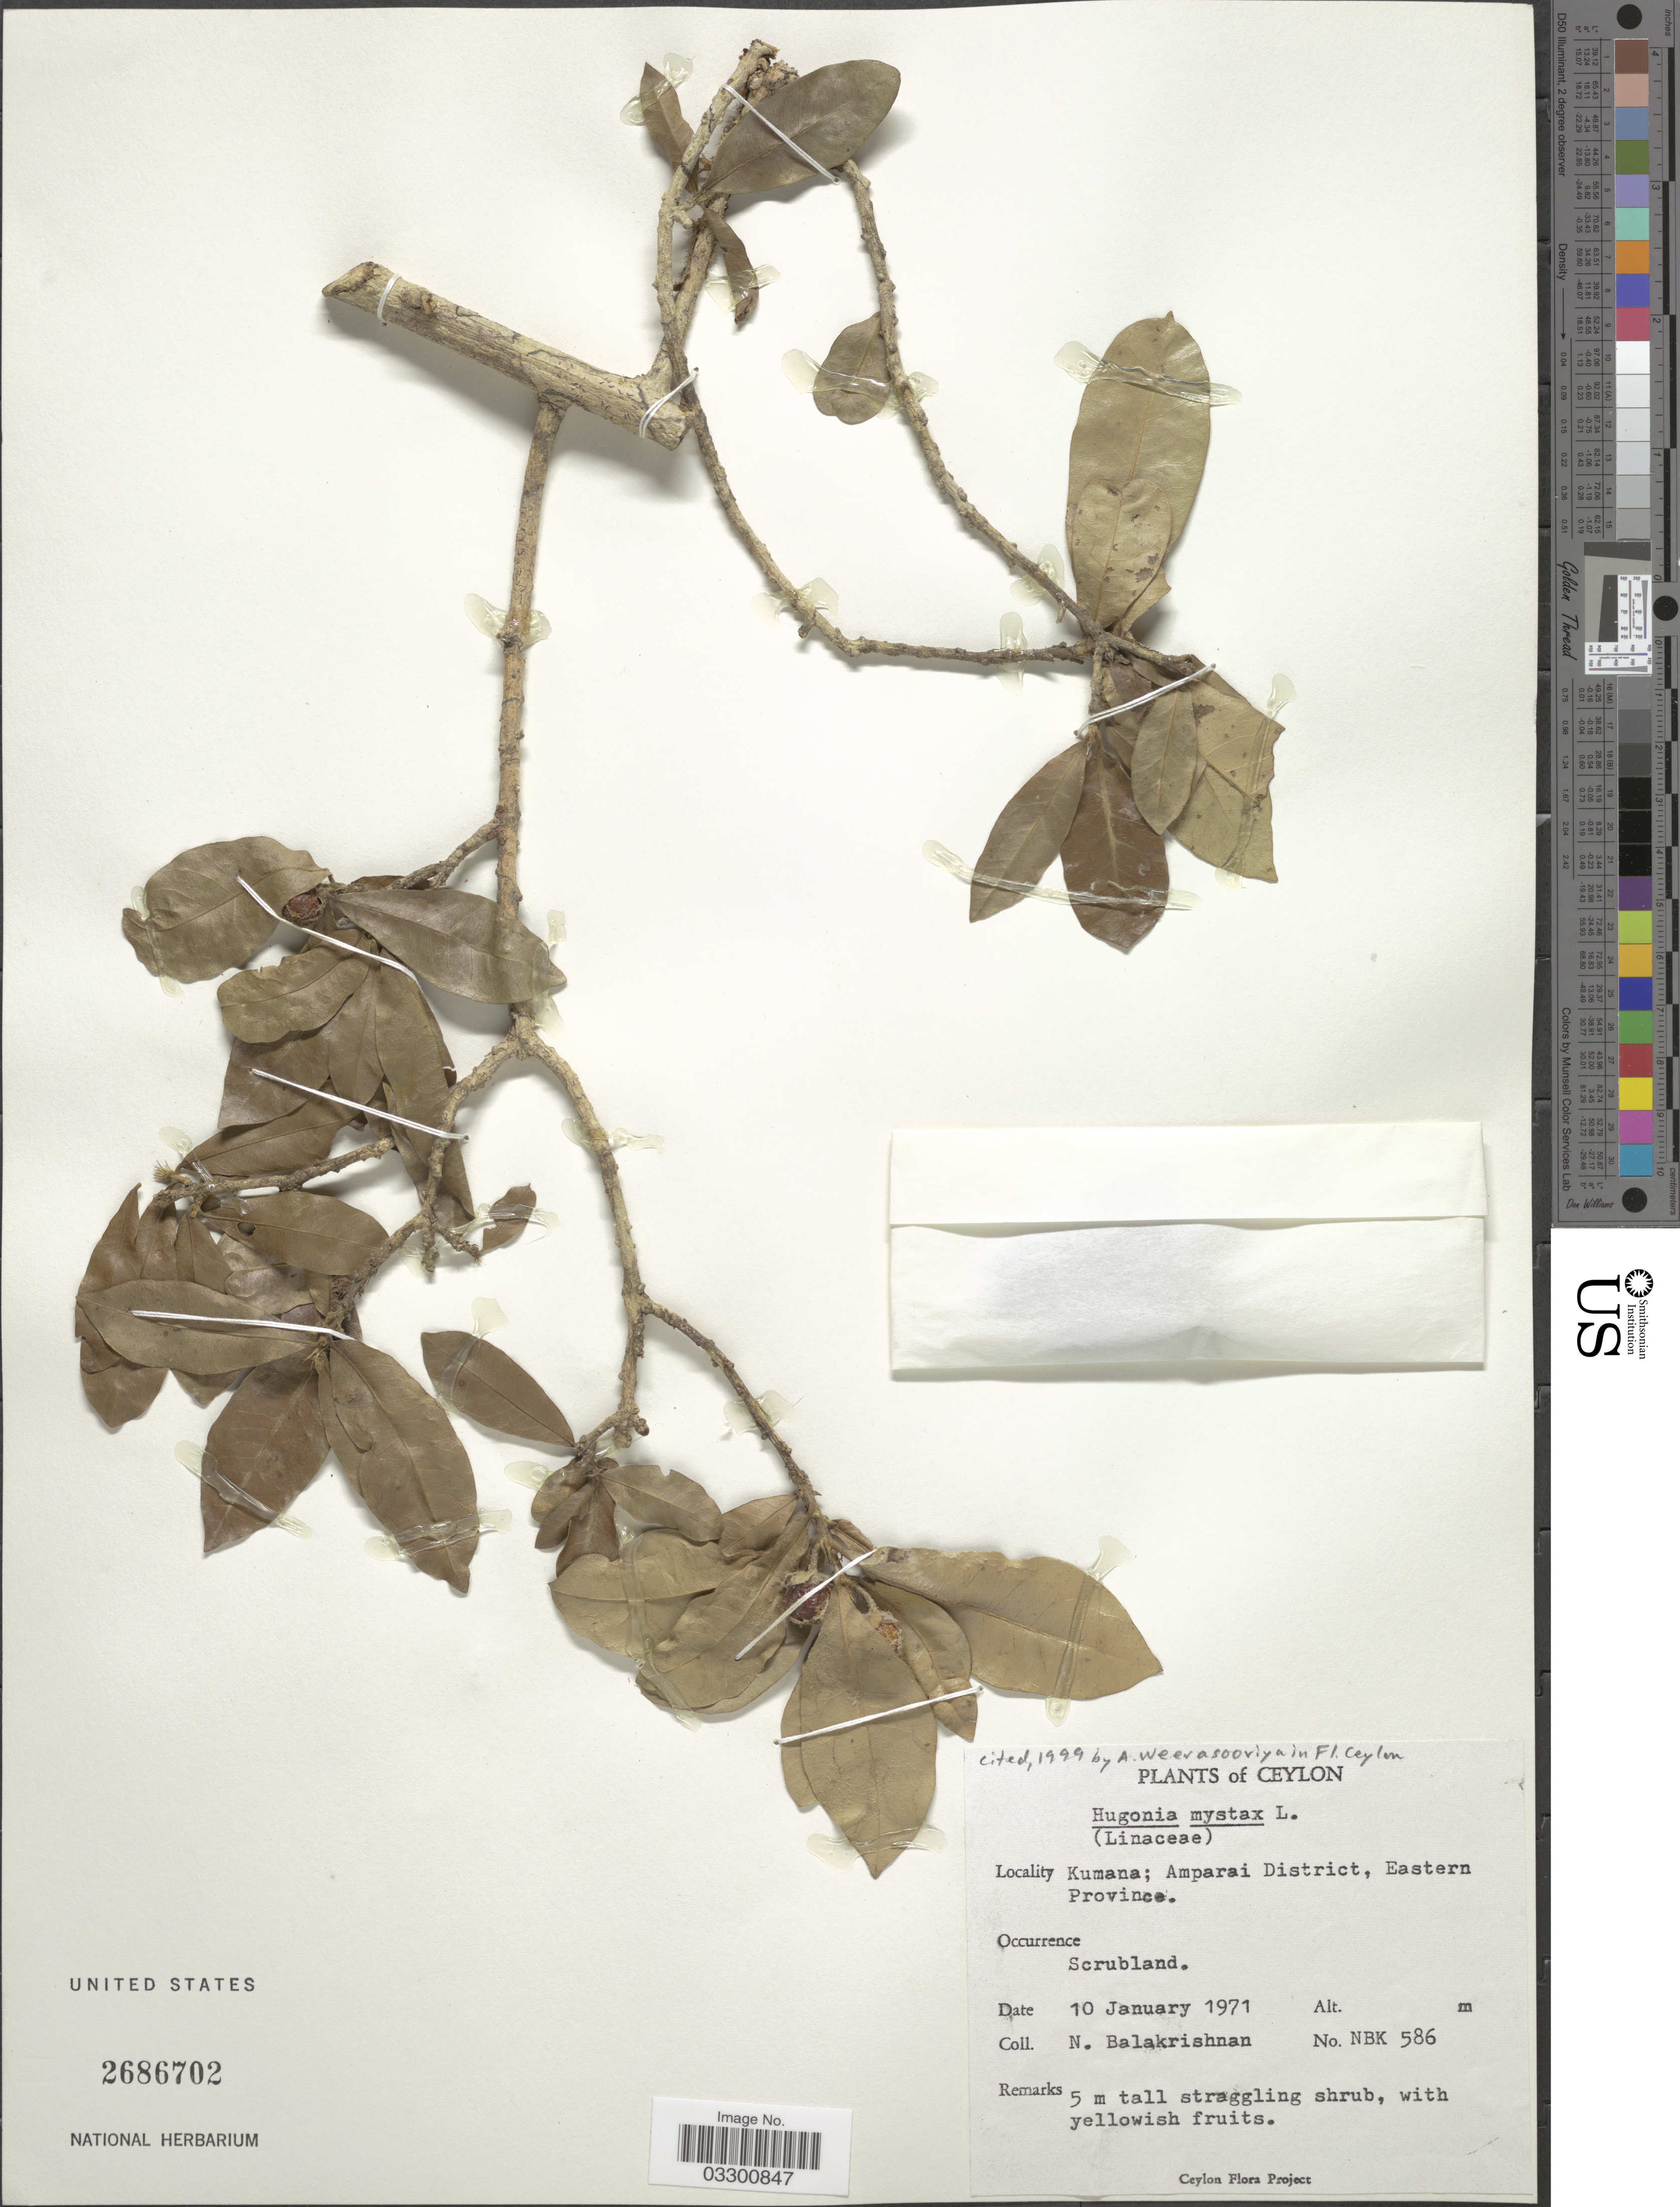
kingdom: Plantae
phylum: Tracheophyta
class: Magnoliopsida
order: Malpighiales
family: Linaceae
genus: Hugonia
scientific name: Hugonia mystax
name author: L.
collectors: N. Balakrishnan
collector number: NBK586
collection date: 1971-01-10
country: Sri Lanka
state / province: Eastern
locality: Ceylon, Kumana; Amparai District.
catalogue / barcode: US 2686702